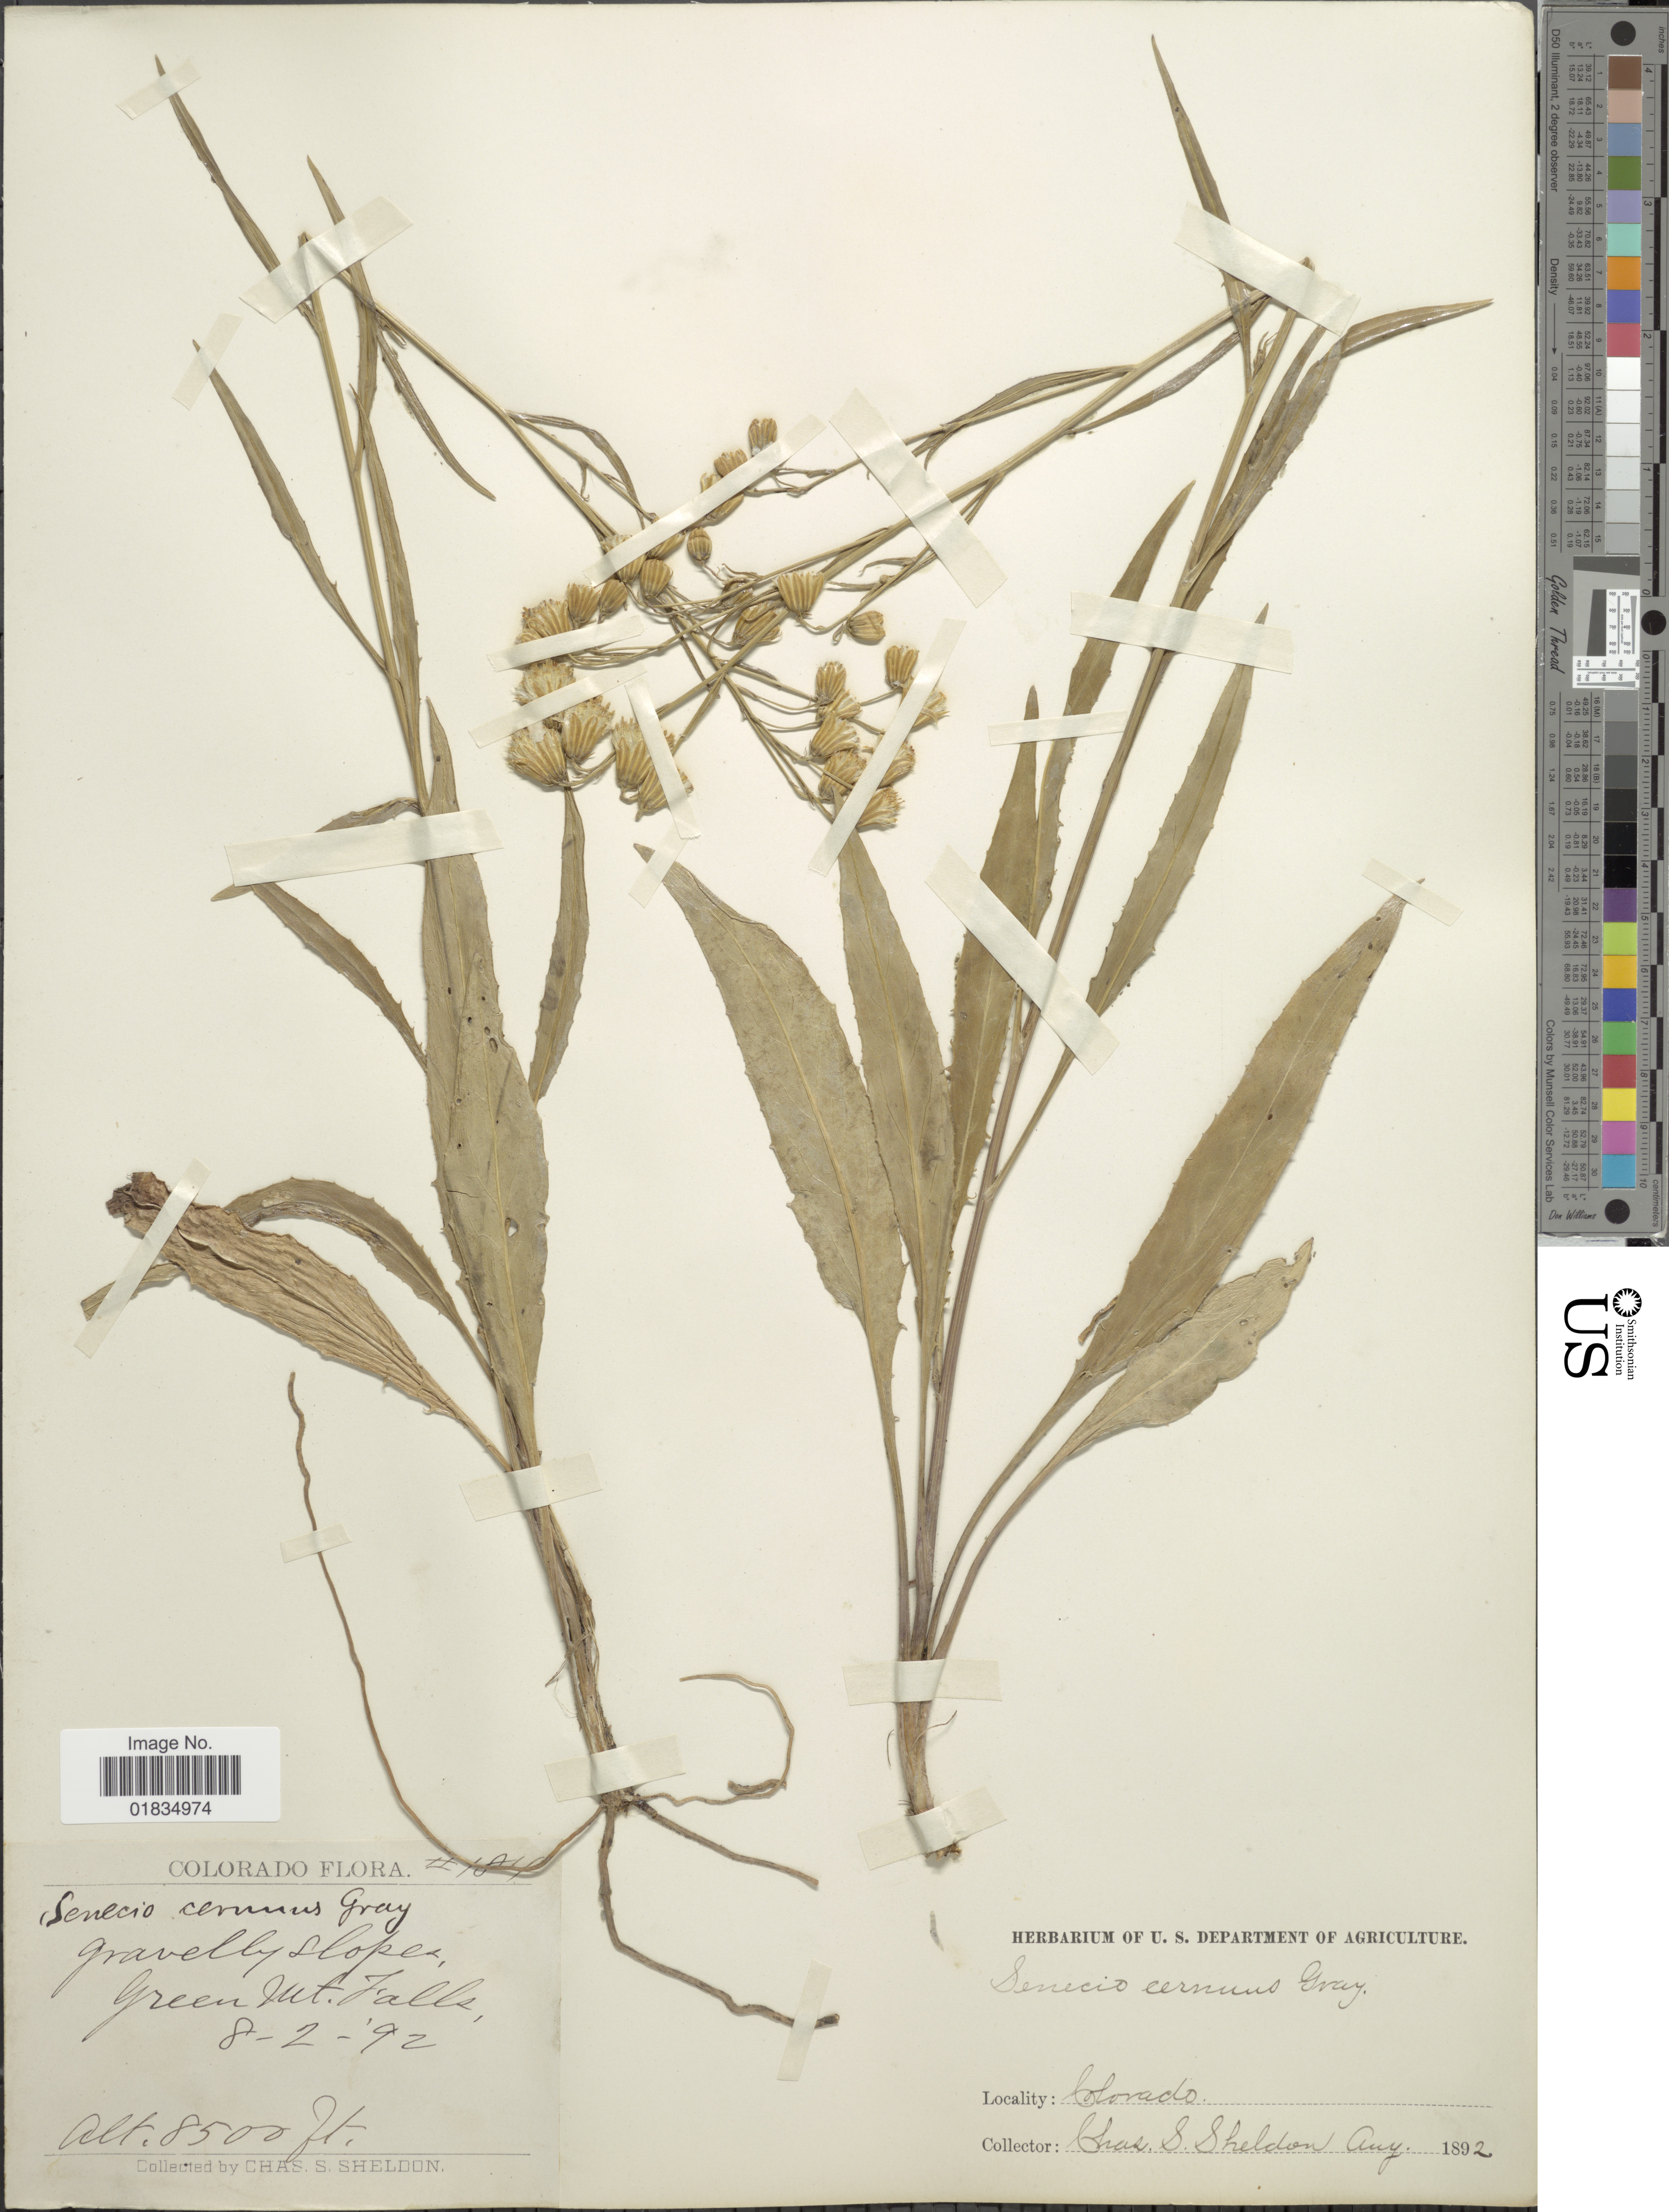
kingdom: Plantae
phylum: Tracheophyta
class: Magnoliopsida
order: Asterales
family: Asteraceae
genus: Senecio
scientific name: Senecio pudicus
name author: Greene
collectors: C. S. Sheldon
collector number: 184*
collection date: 1892-08-02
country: United States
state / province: Colorado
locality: Green Mt. Falls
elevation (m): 2591